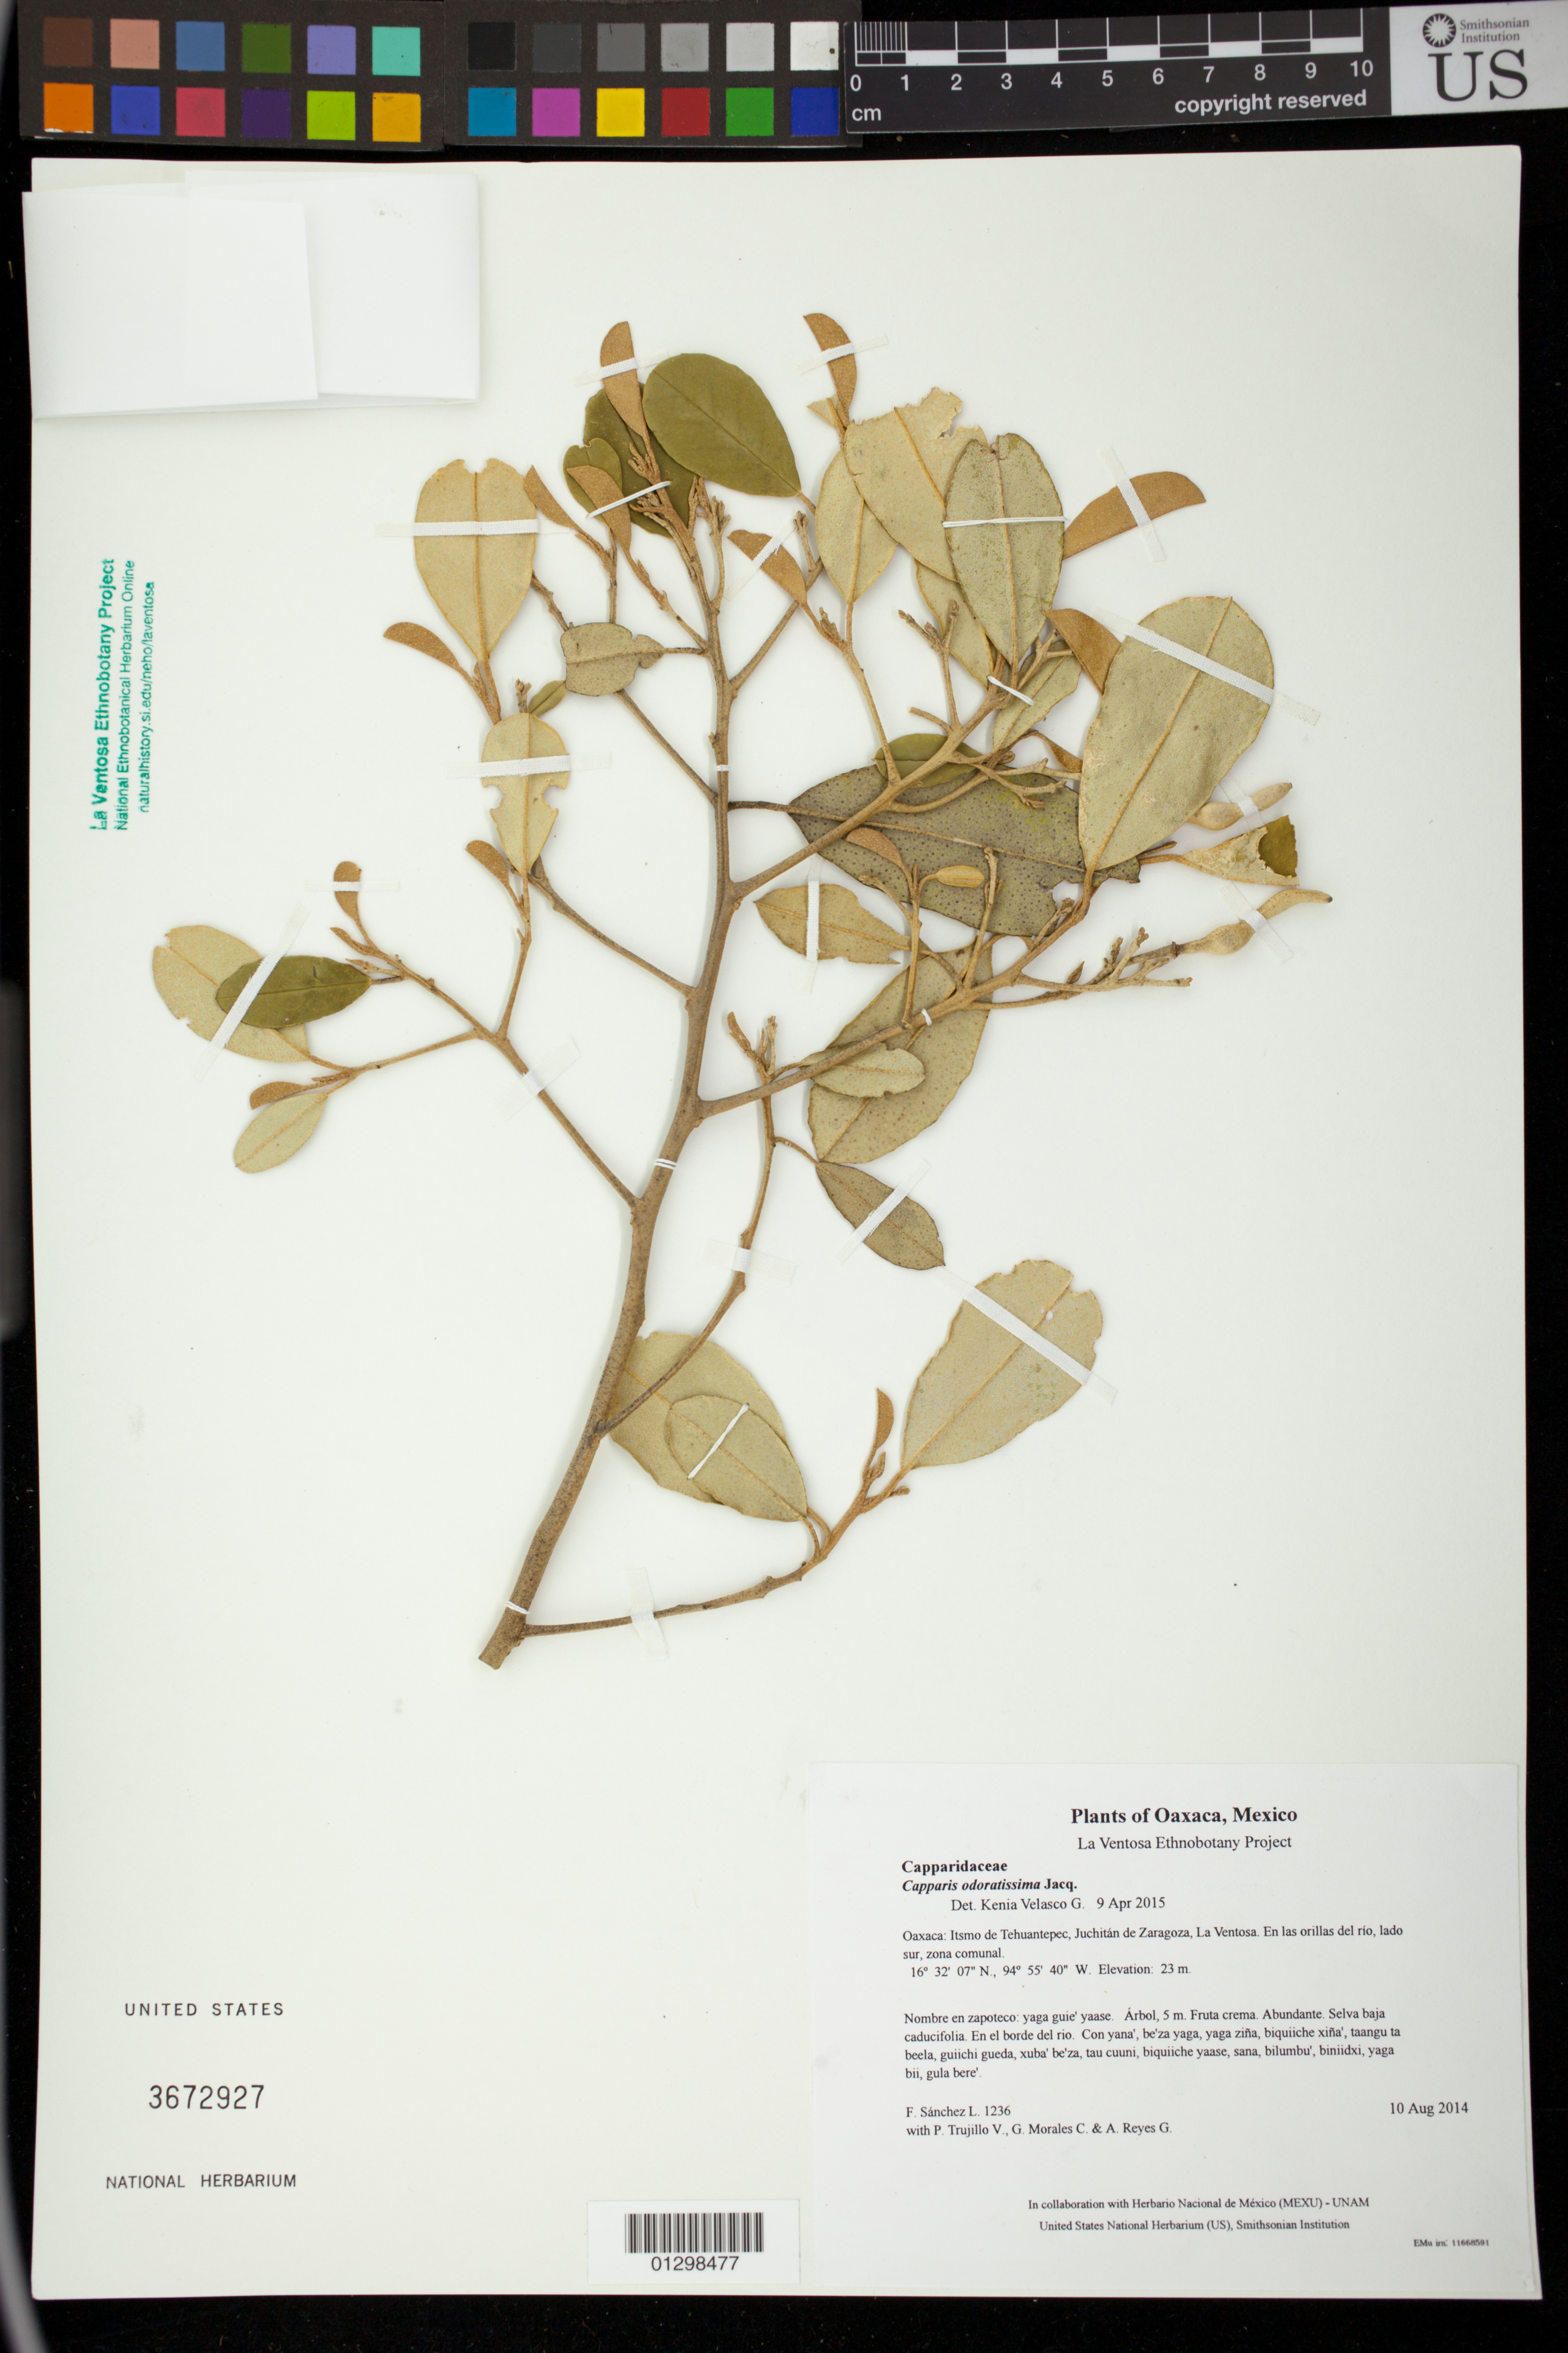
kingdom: Plantae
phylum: Tracheophyta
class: Magnoliopsida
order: Brassicales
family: Capparaceae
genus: Quadrella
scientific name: Quadrella odoratissima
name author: (Jacq.) Hutch.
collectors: F. Sánchez L., P. Trujillo V., G. Morales C. & A. Reyes G.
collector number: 1236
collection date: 2014-08-10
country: Mexico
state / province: Oaxaca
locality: Itsmo de Tehuantepec, Juchitán de Zaragoza, La Ventosa. En las orillas del río, lado sur, zona comunal.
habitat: Selva baja caducifolia. En el borde del rio.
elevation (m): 23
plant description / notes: JEBOT, MEXU, SIPI, US; Yaga. 5 m. Cuaananaxhi nayu. Stale.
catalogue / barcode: US 3672927